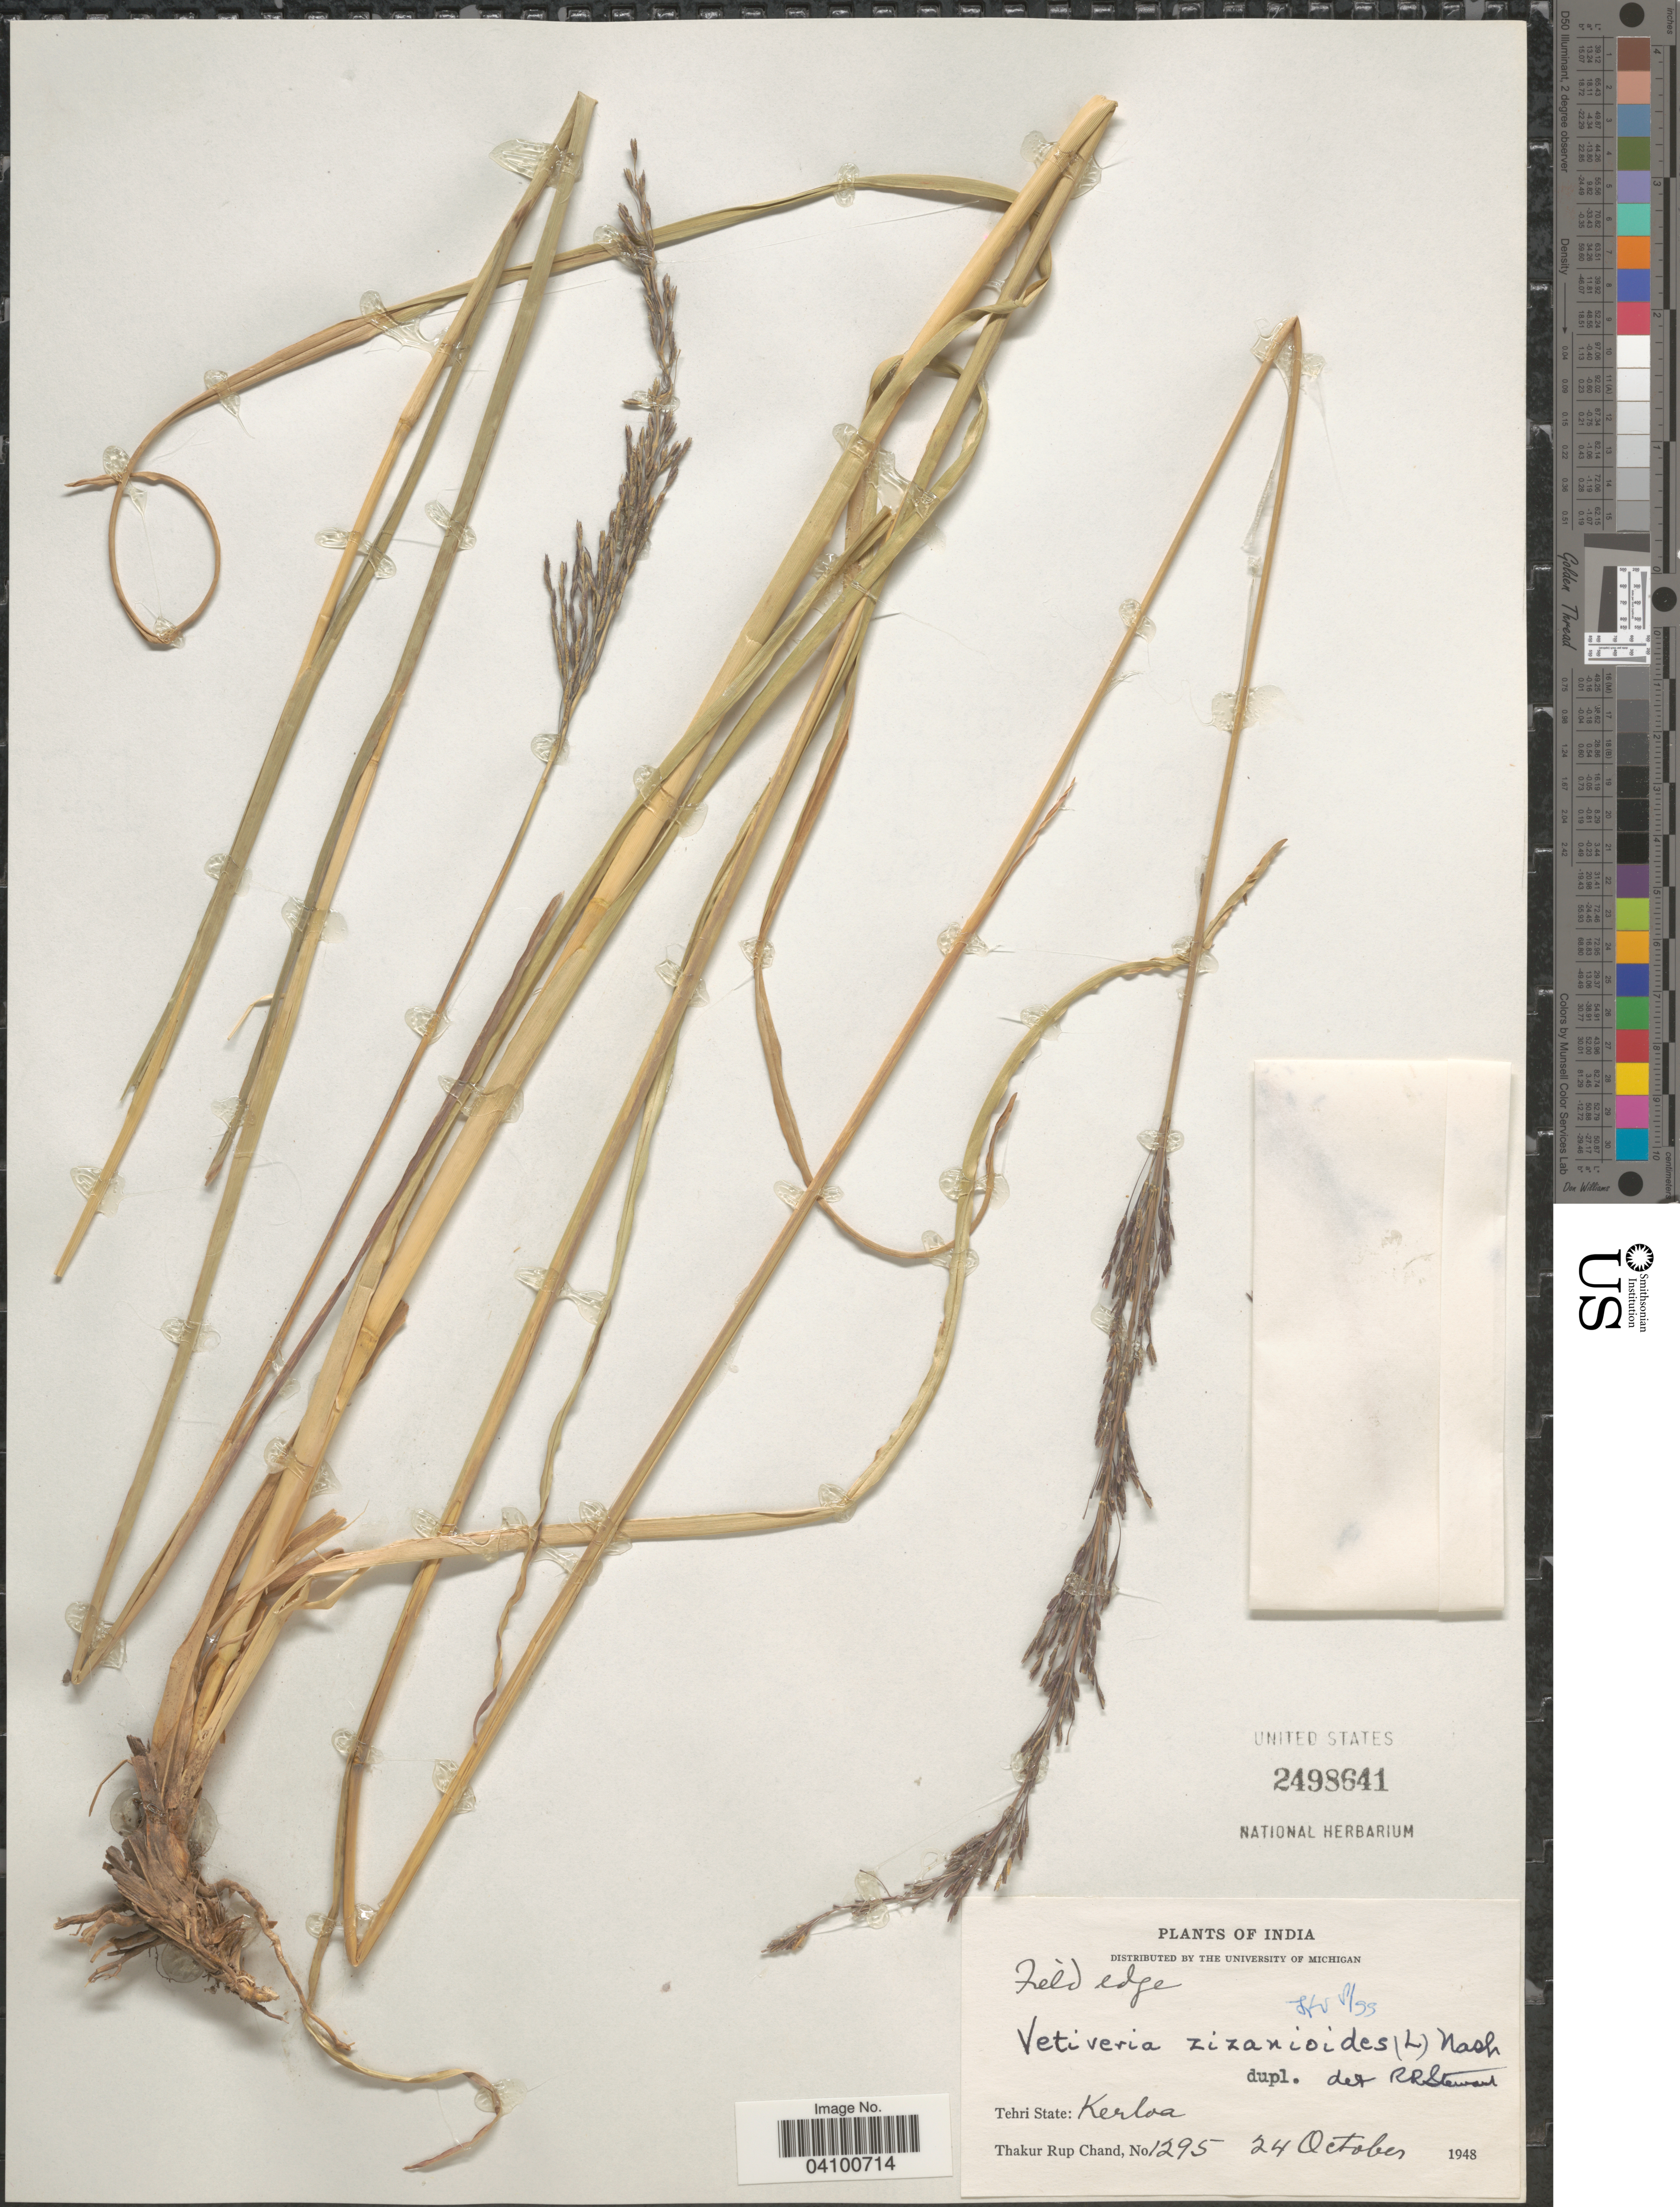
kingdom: Plantae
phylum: Tracheophyta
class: Liliopsida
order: Poales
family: Poaceae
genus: Chrysopogon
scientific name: Chrysopogon zizanioides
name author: (L.) Roberty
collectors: T. R. Chand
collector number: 1295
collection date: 1948-10-24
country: India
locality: Tehri State: Kerloa.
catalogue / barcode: US 2498641